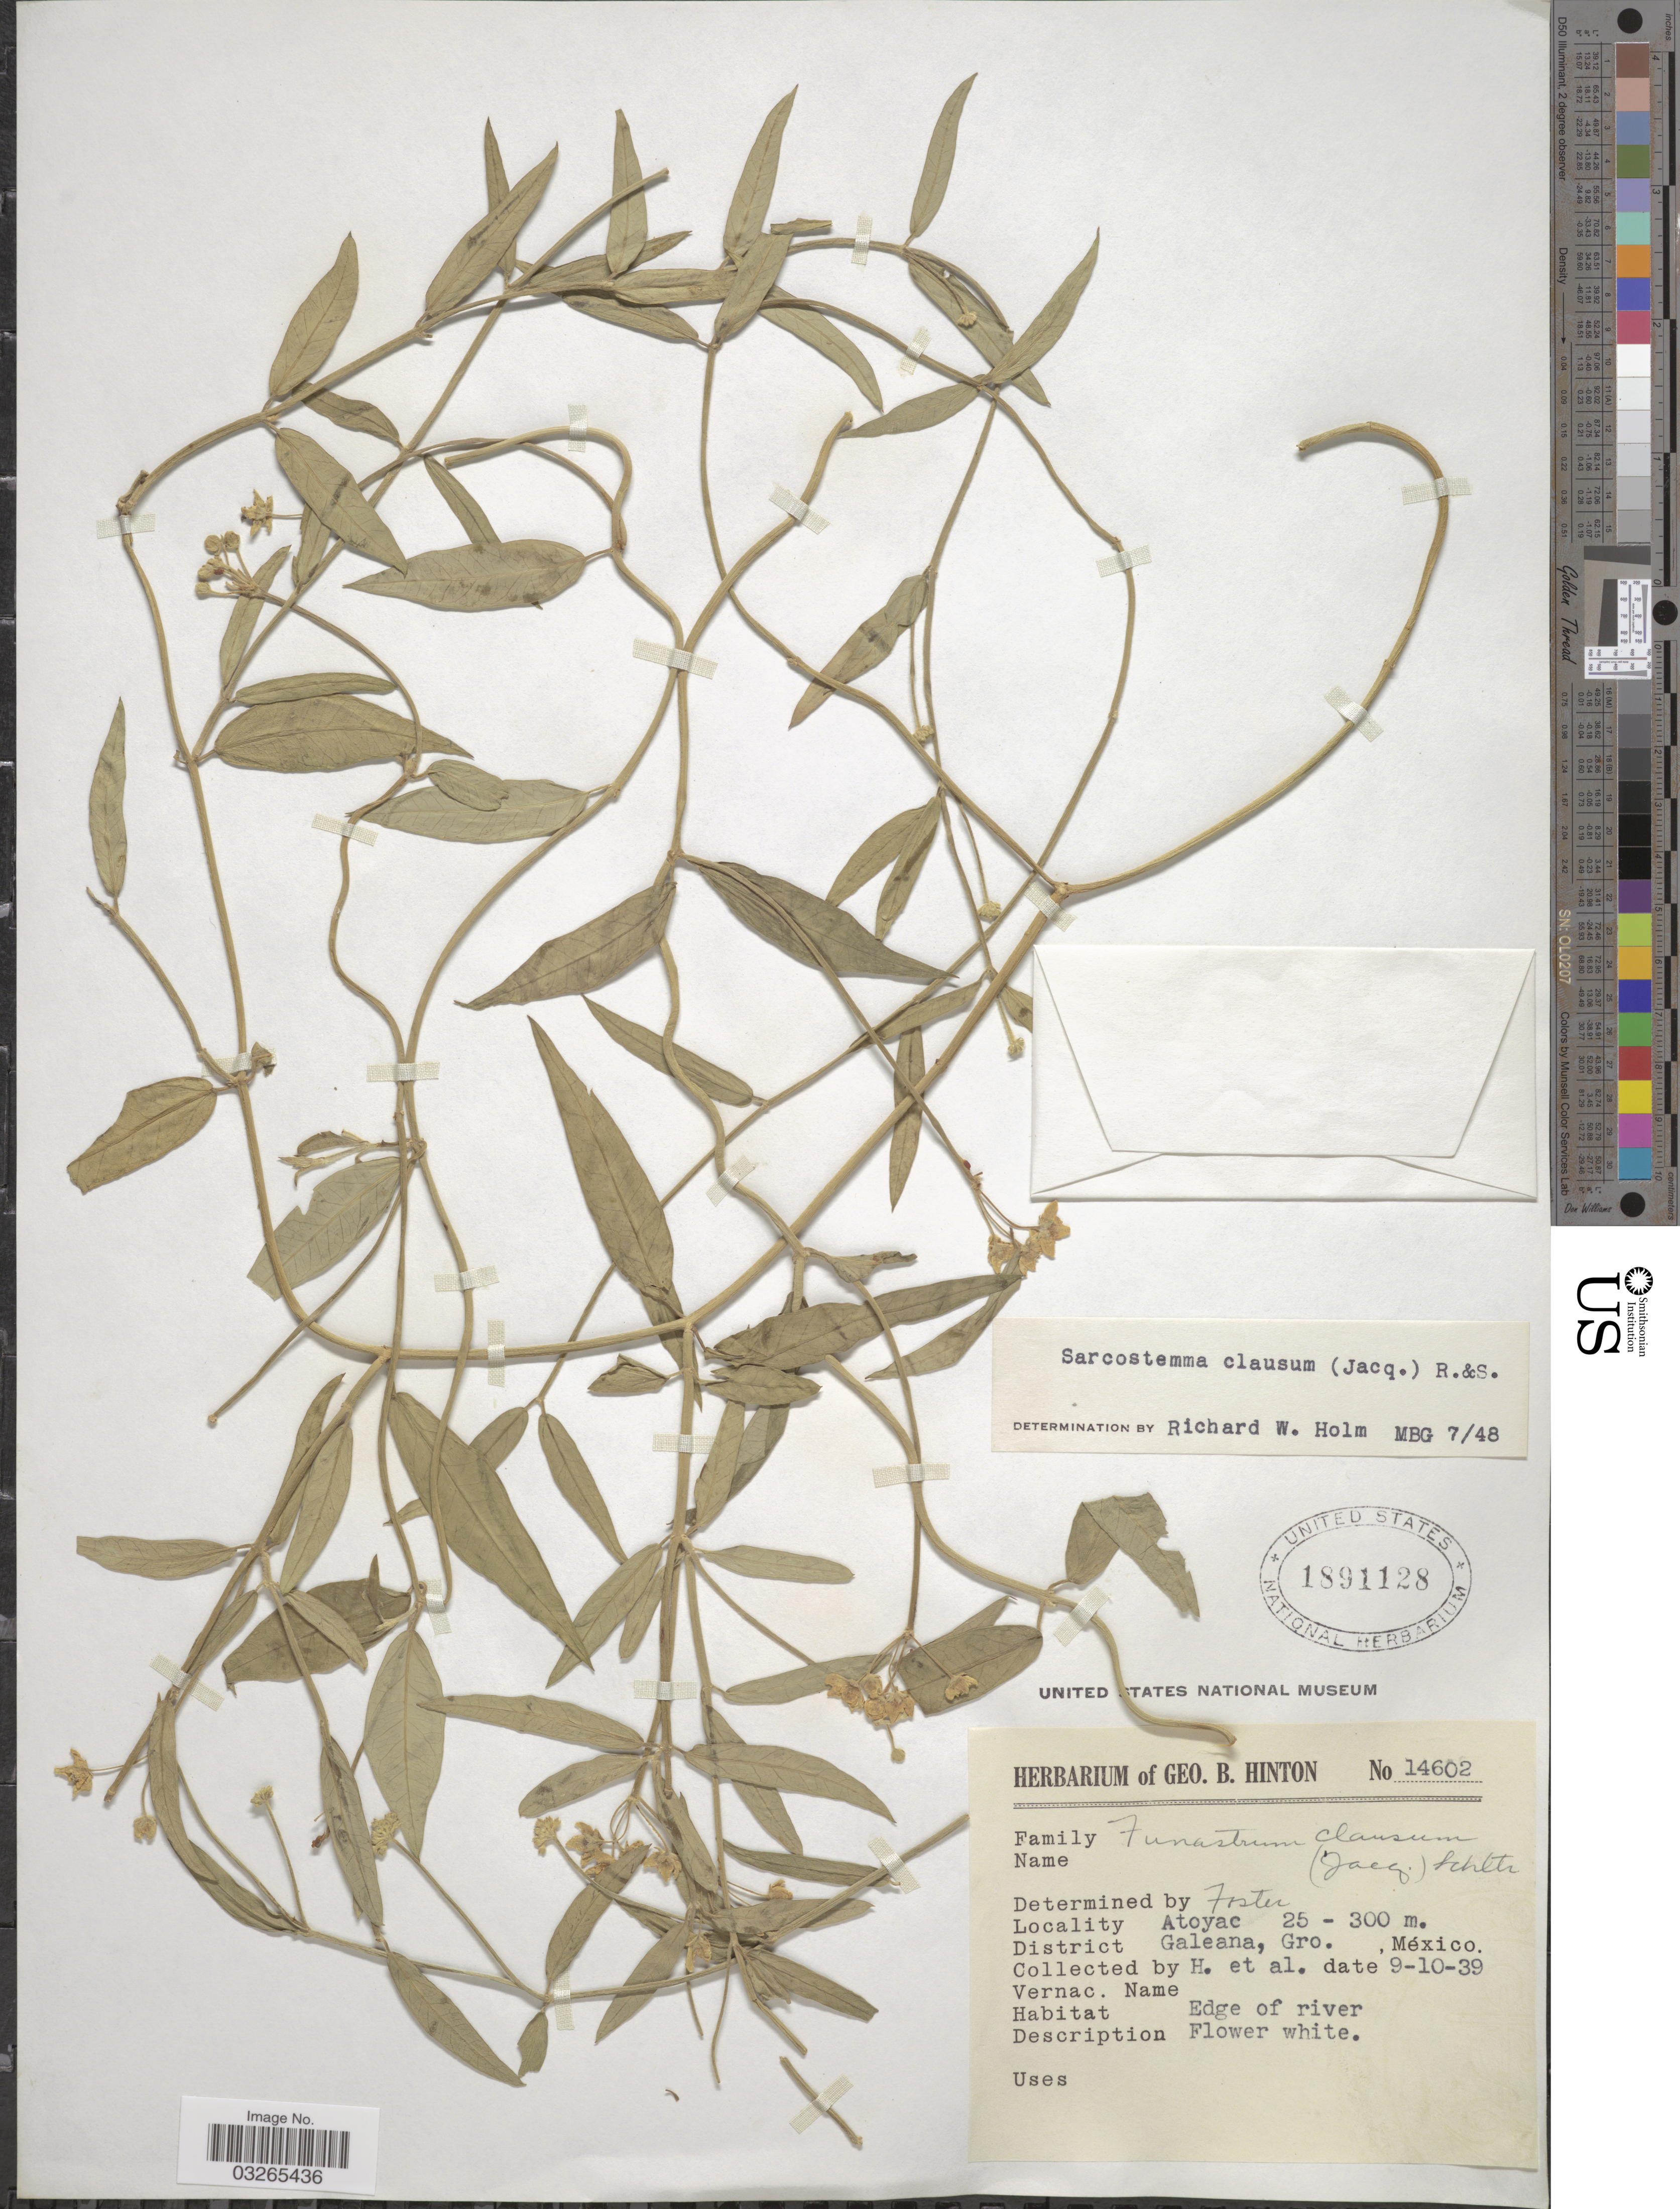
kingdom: Plantae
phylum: Tracheophyta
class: Magnoliopsida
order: Gentianales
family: Apocynaceae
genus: Sarcostemma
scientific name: Sarcostemma clausum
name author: (Jacq.) Schult.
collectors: G. B. Hinton & et al.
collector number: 14602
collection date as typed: Transcribed d/m/y: 9/10/39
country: Mexico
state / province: Guerrero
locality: Atoyac. District Galeana.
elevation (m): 25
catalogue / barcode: US 1891128